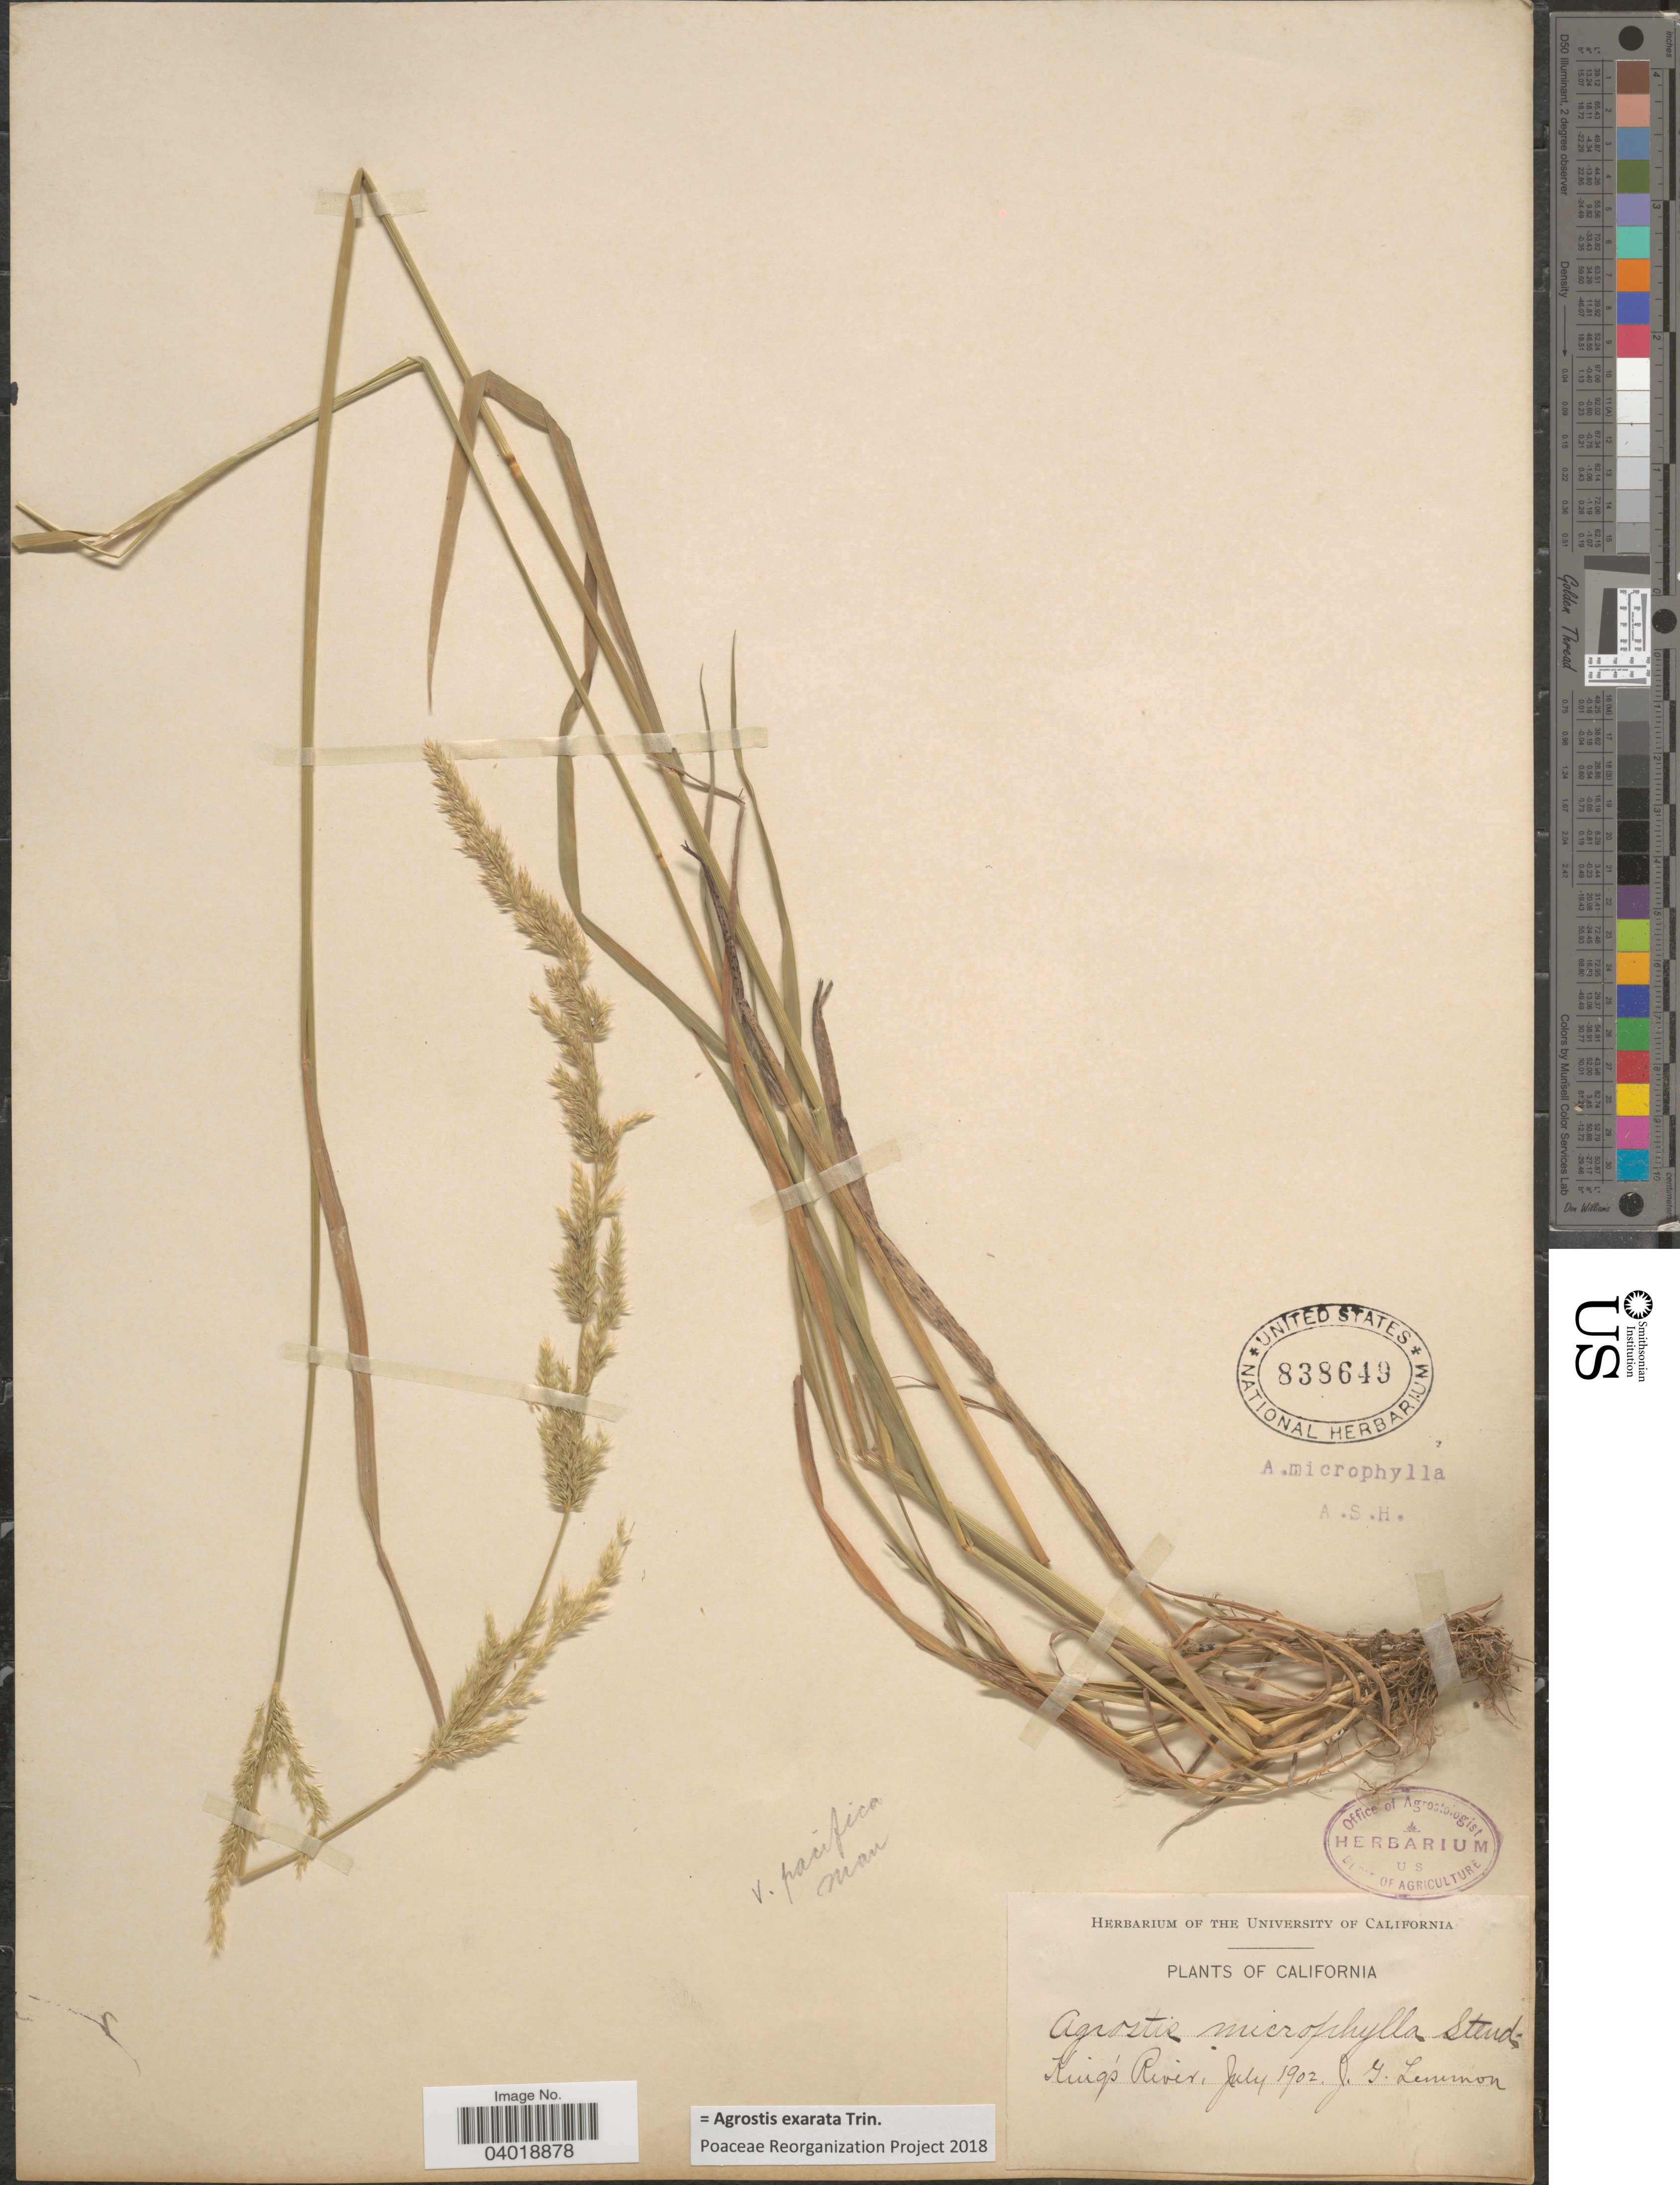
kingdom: Plantae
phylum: Tracheophyta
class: Liliopsida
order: Poales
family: Poaceae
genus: Agrostis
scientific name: Agrostis exarata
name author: Trin.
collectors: J. Lemmon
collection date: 1902-07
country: United States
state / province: California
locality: King's River.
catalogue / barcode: US 838649